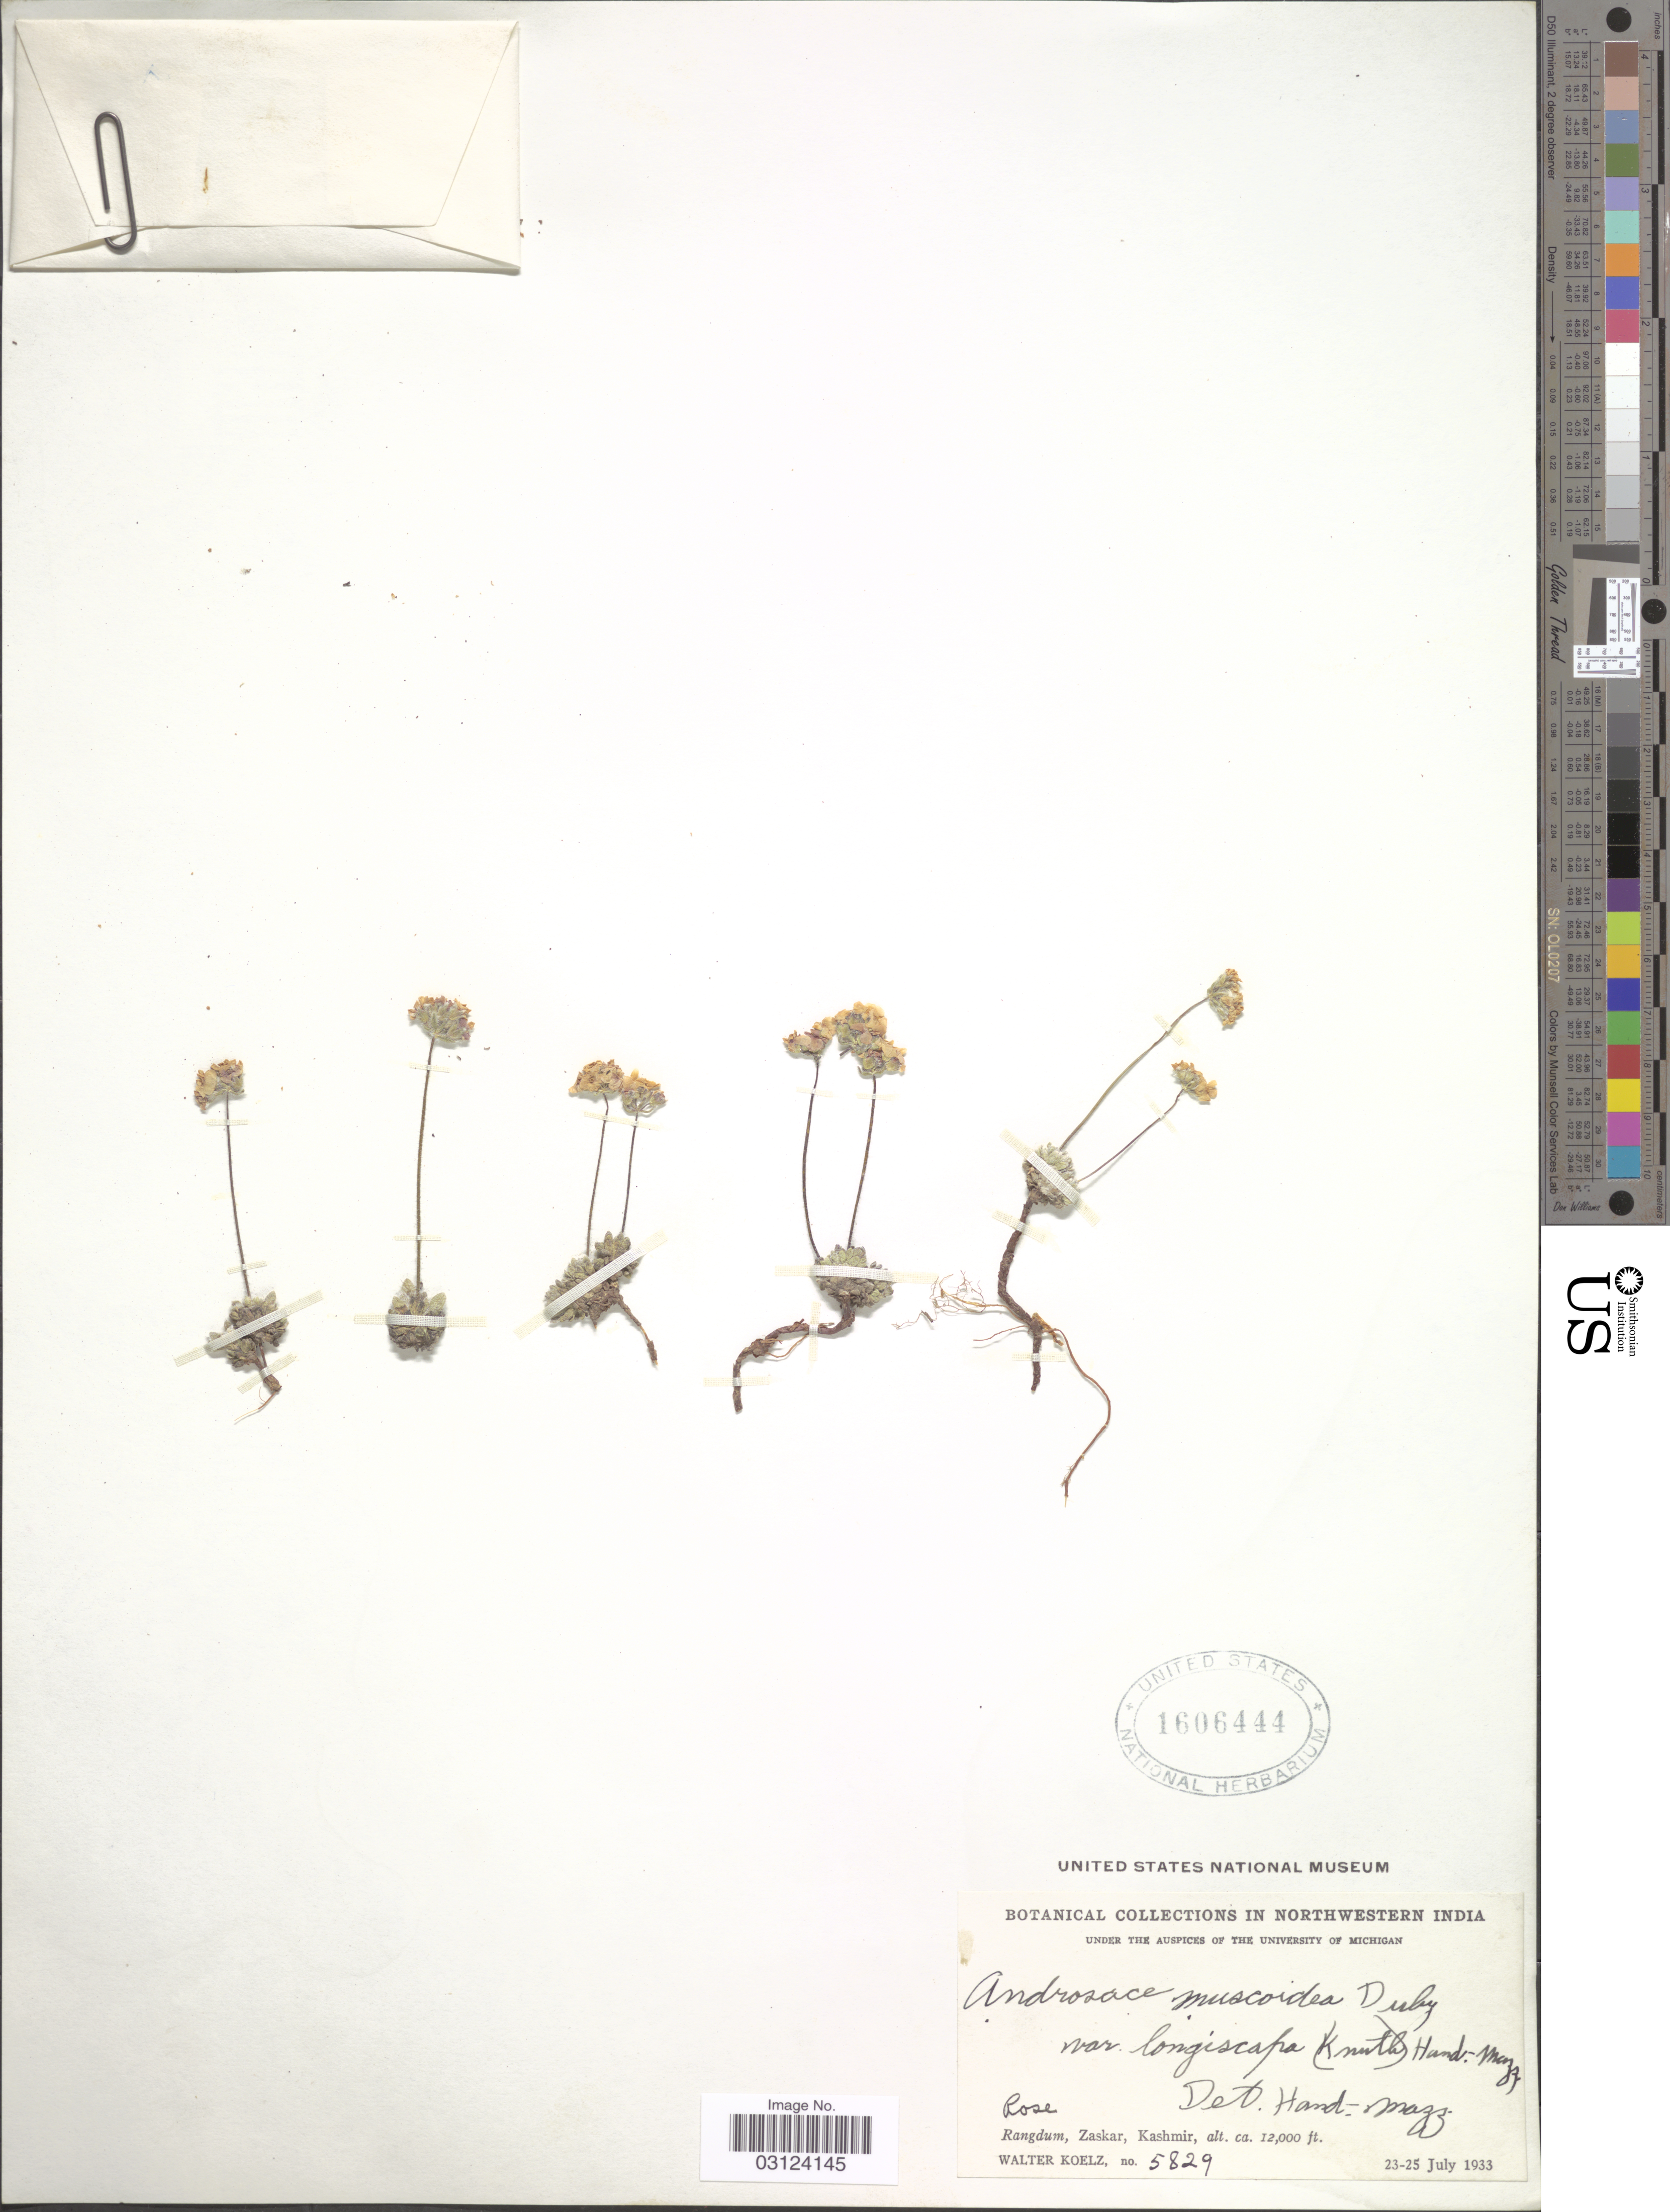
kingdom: Plantae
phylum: Tracheophyta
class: Magnoliopsida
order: Ericales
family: Primulaceae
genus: Androsace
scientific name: Androsace muscoidea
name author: Duby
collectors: W. N. Koelz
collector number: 5829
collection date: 1933-07-23/1933-07-25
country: India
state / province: Jammu and Kashmir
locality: Northwestern India, Rangdum, Zaskar, Kashmir.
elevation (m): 3658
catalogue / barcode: US 1606444